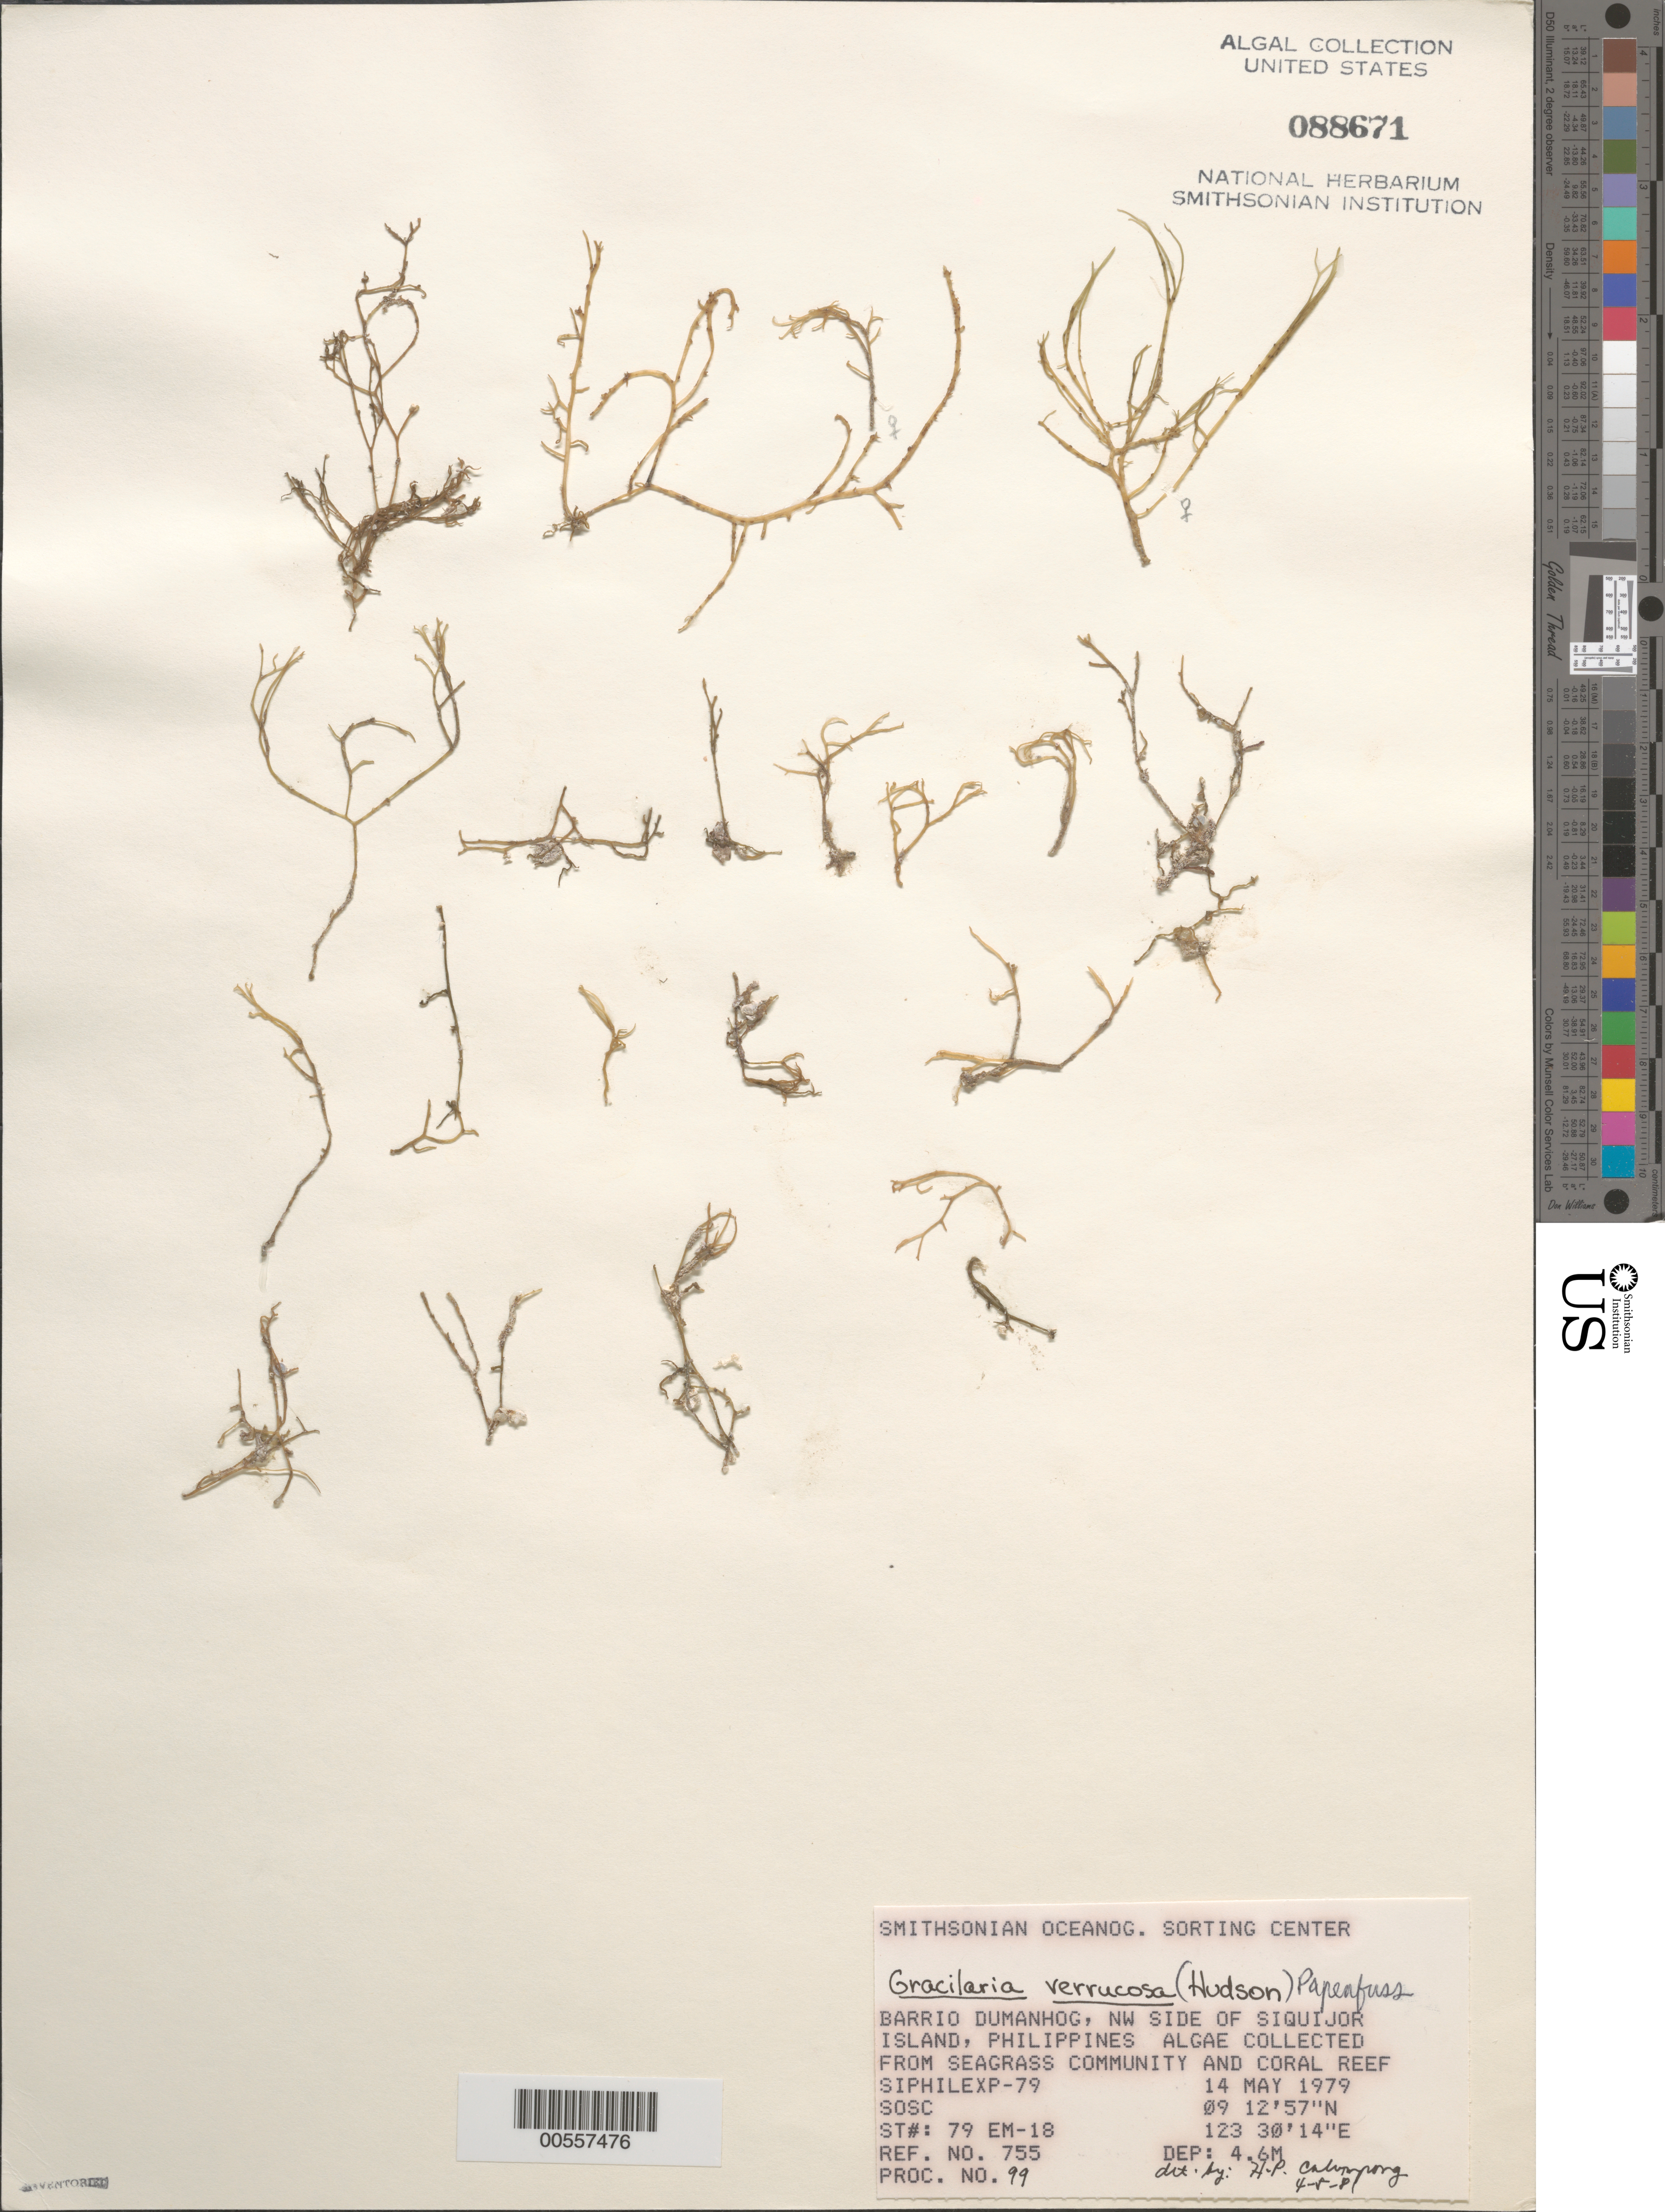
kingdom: Plantae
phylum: Rhodophyta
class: Florideophyceae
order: Gracilariales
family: Gracilariaceae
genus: Gracilariopsis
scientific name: Gracilariopsis longissima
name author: (S.G. Gmel.) Steentoft et al.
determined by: Algae name updating Project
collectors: SOSC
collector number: Station 79 Em-18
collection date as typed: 14 May 1979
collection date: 1979-05-14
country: Philippines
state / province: Central Visayas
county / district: Siquijor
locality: Visayan, Siquijor island, barrio dumanhog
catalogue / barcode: US 88671